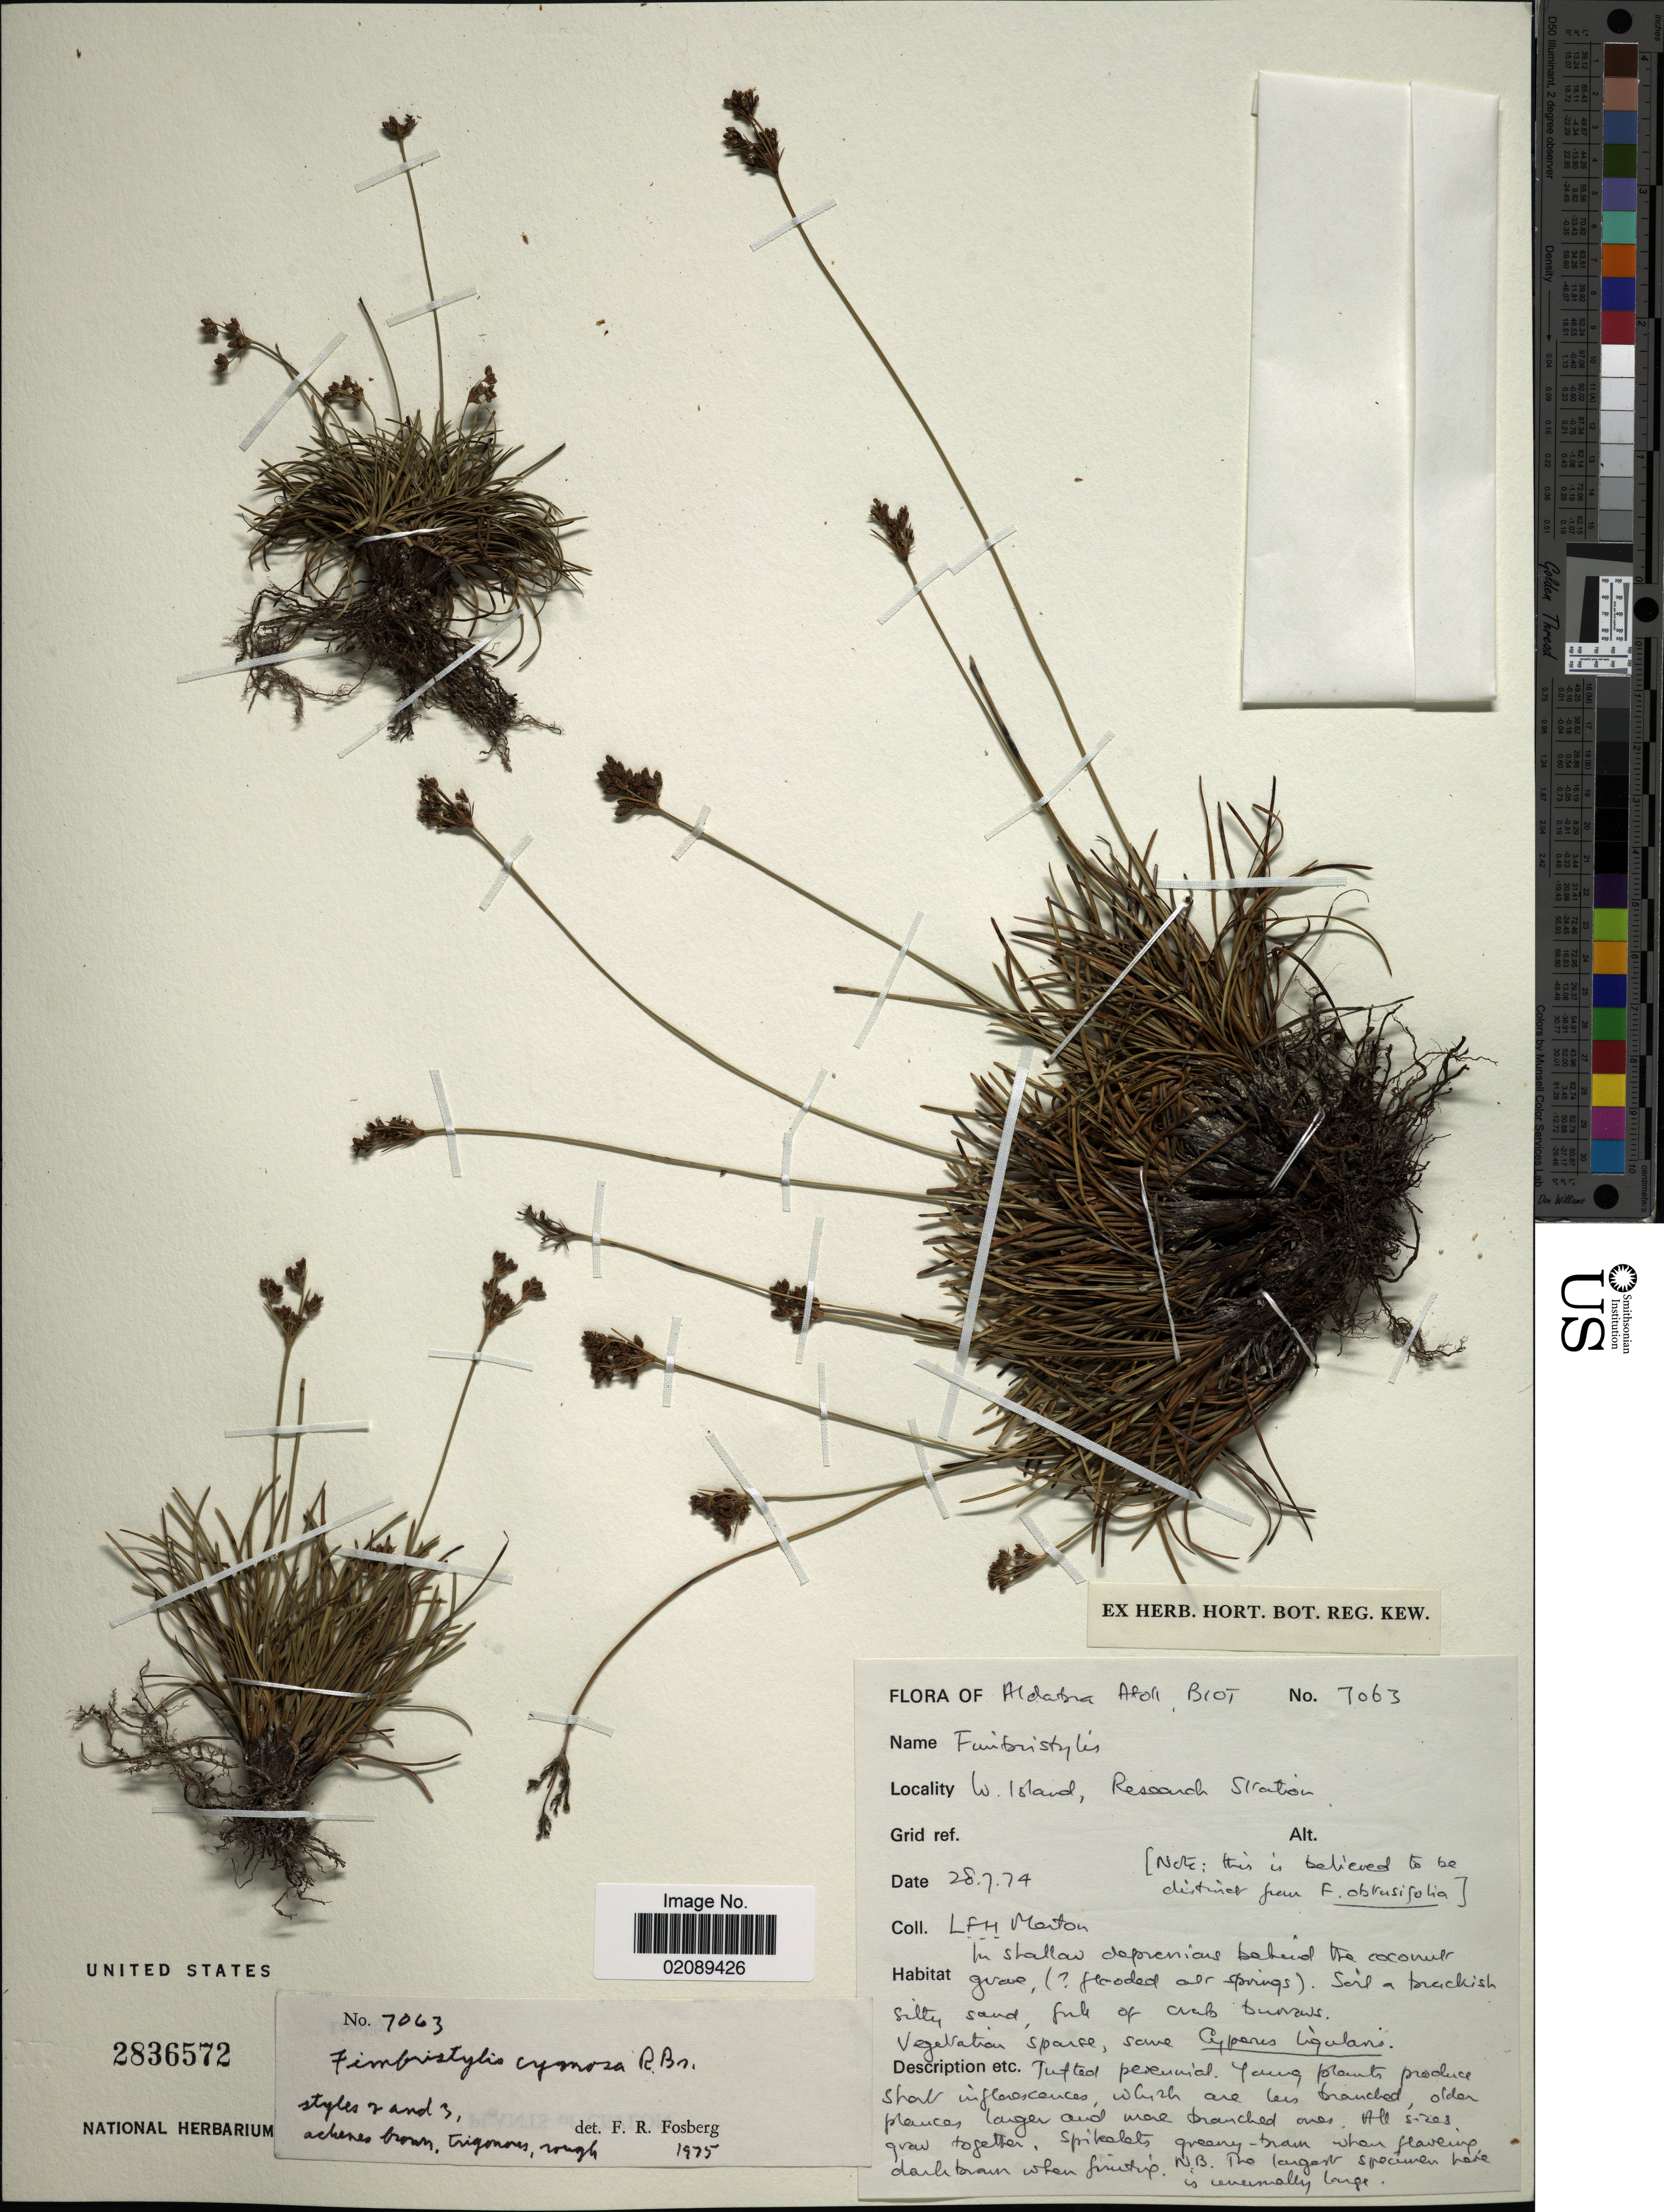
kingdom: Plantae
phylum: Tracheophyta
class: Liliopsida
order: Poales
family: Cyperaceae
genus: Fimbristylis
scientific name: Fimbristylis cymosa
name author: R. Br.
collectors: L. Merton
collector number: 7063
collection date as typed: Transcribed d/m/y: 28/7/74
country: Seychelles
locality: Aldabra Atoll, Biot., W. Island, Research Station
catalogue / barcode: US 2836572